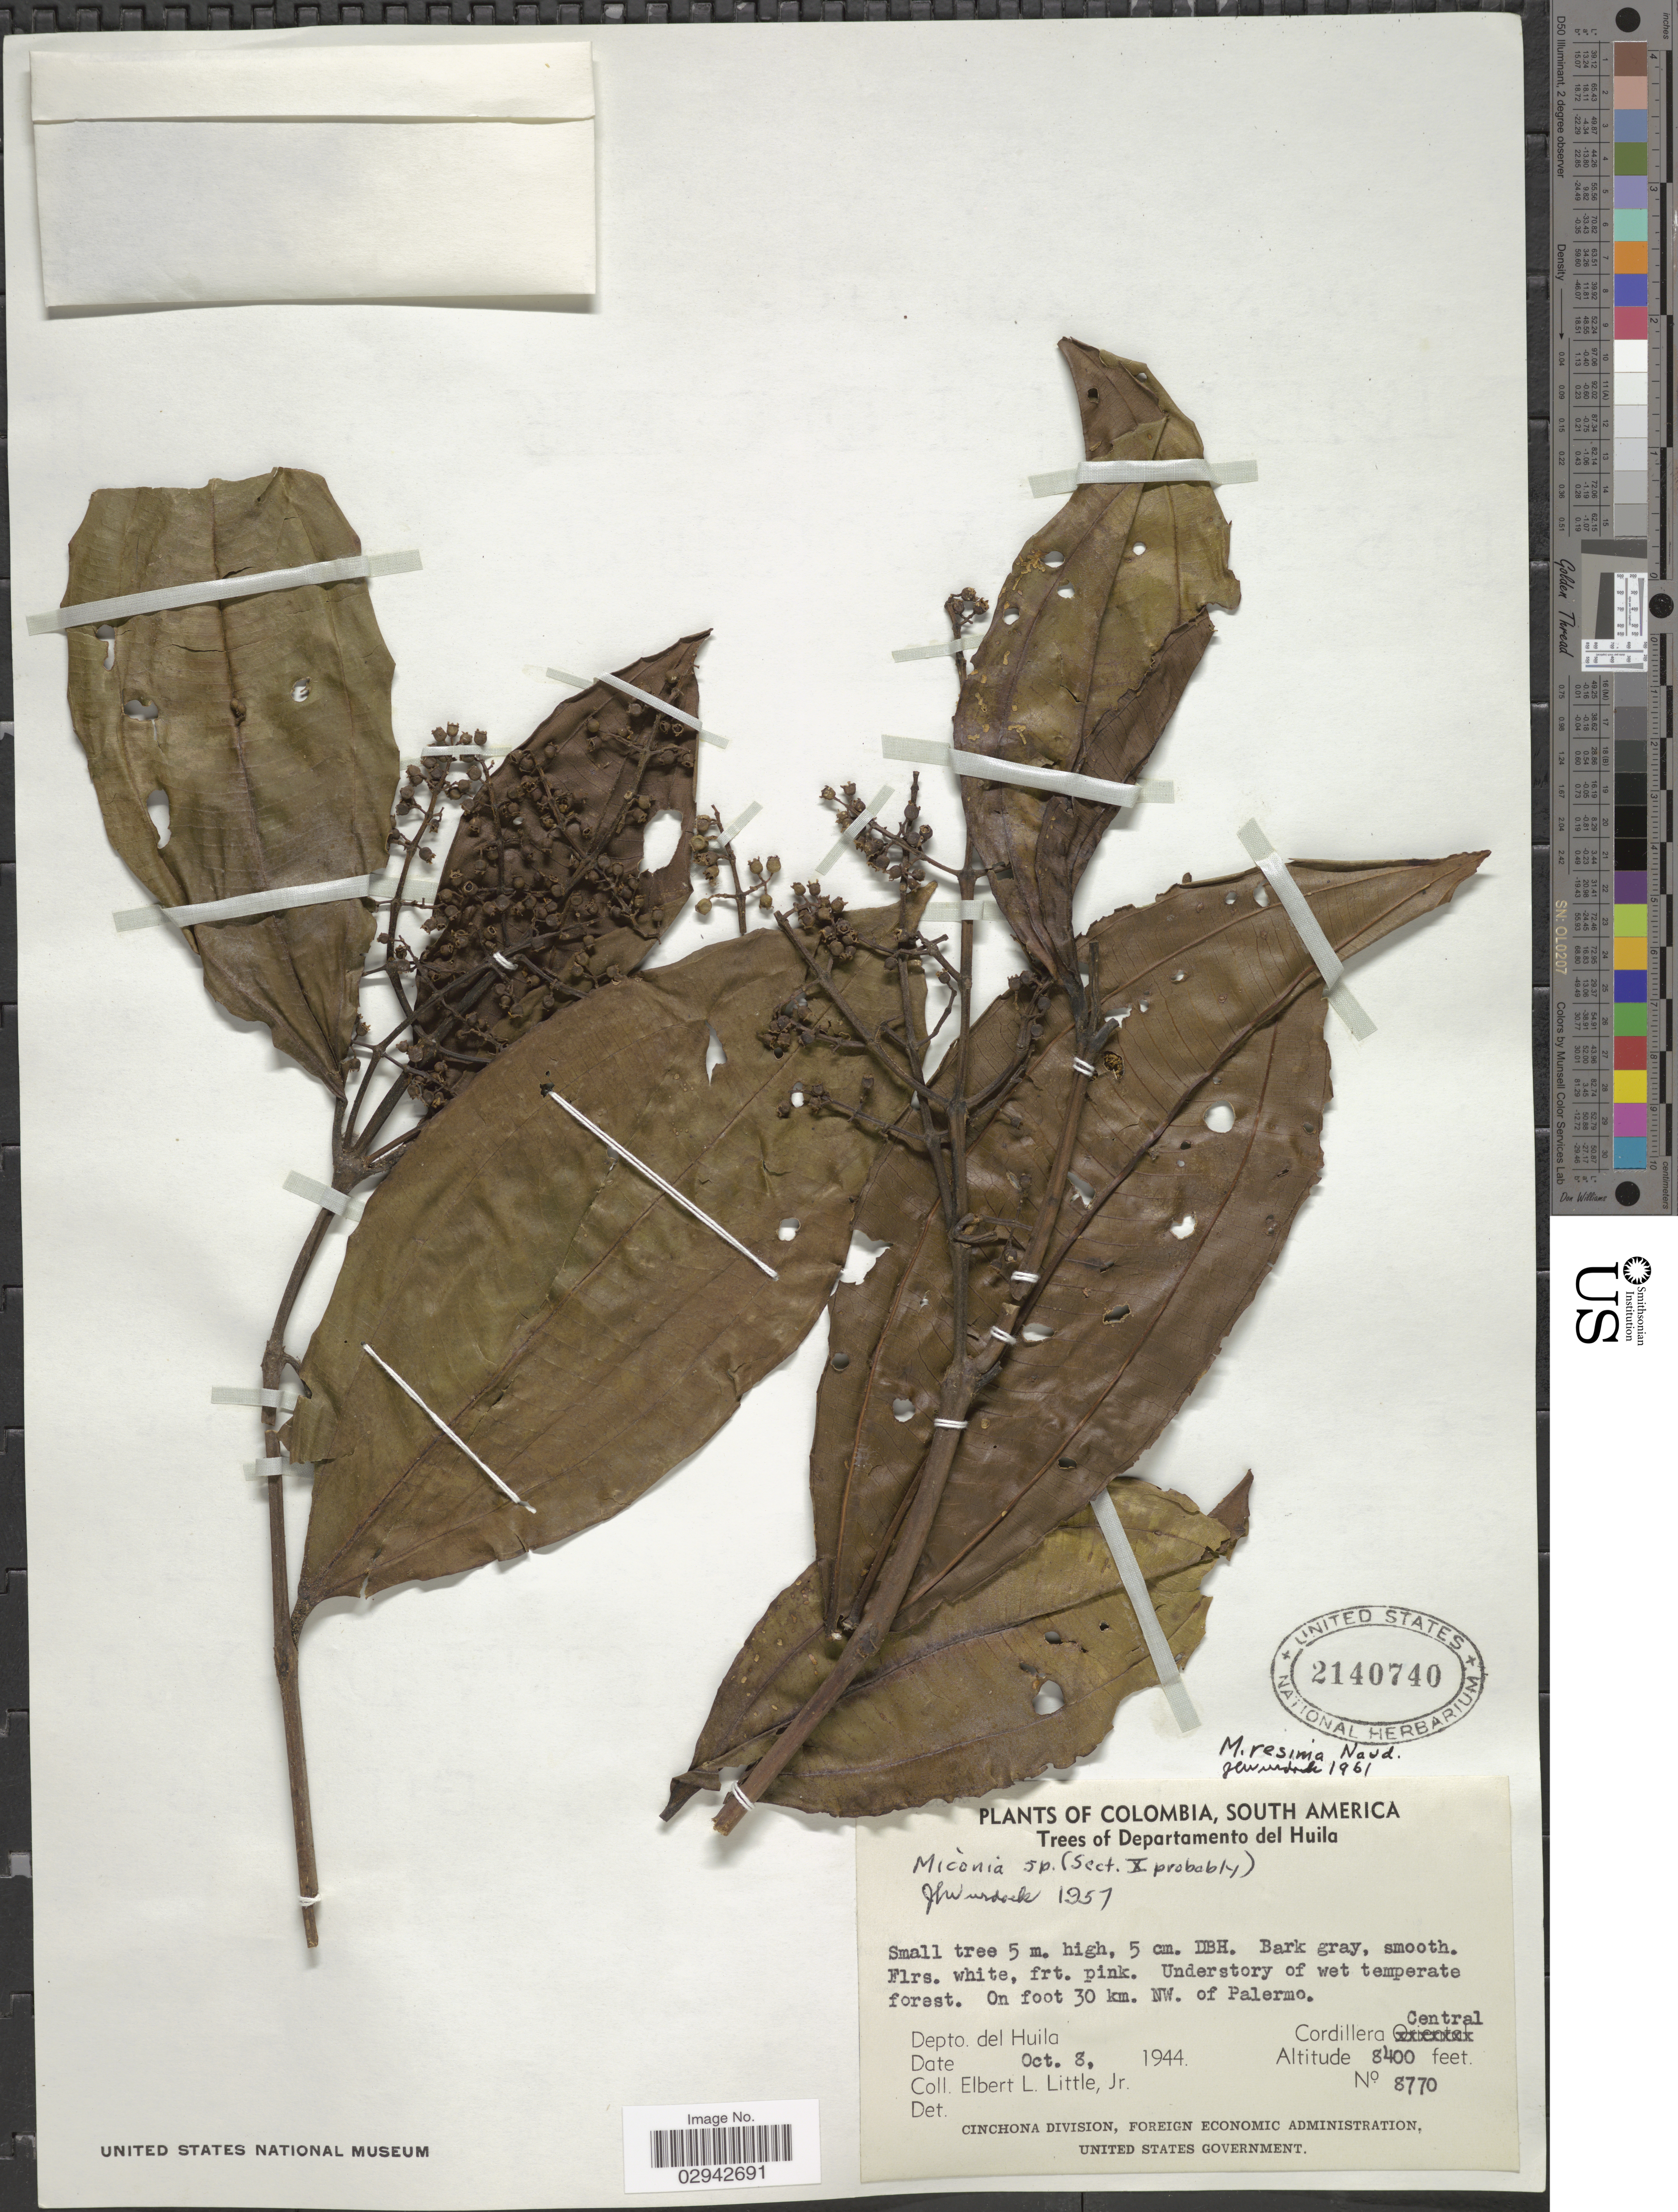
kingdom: Plantae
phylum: Tracheophyta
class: Magnoliopsida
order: Myrtales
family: Melastomataceae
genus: Miconia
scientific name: Miconia resima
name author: Naudin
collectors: E. L. Little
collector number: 8770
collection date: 1944-10-08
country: Colombia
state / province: Huila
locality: Trees of Departamento del Huila, Depto. del Huila, On foot 30 km. NW of Palermo, Cordillera Central.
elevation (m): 2560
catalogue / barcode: US 2140740